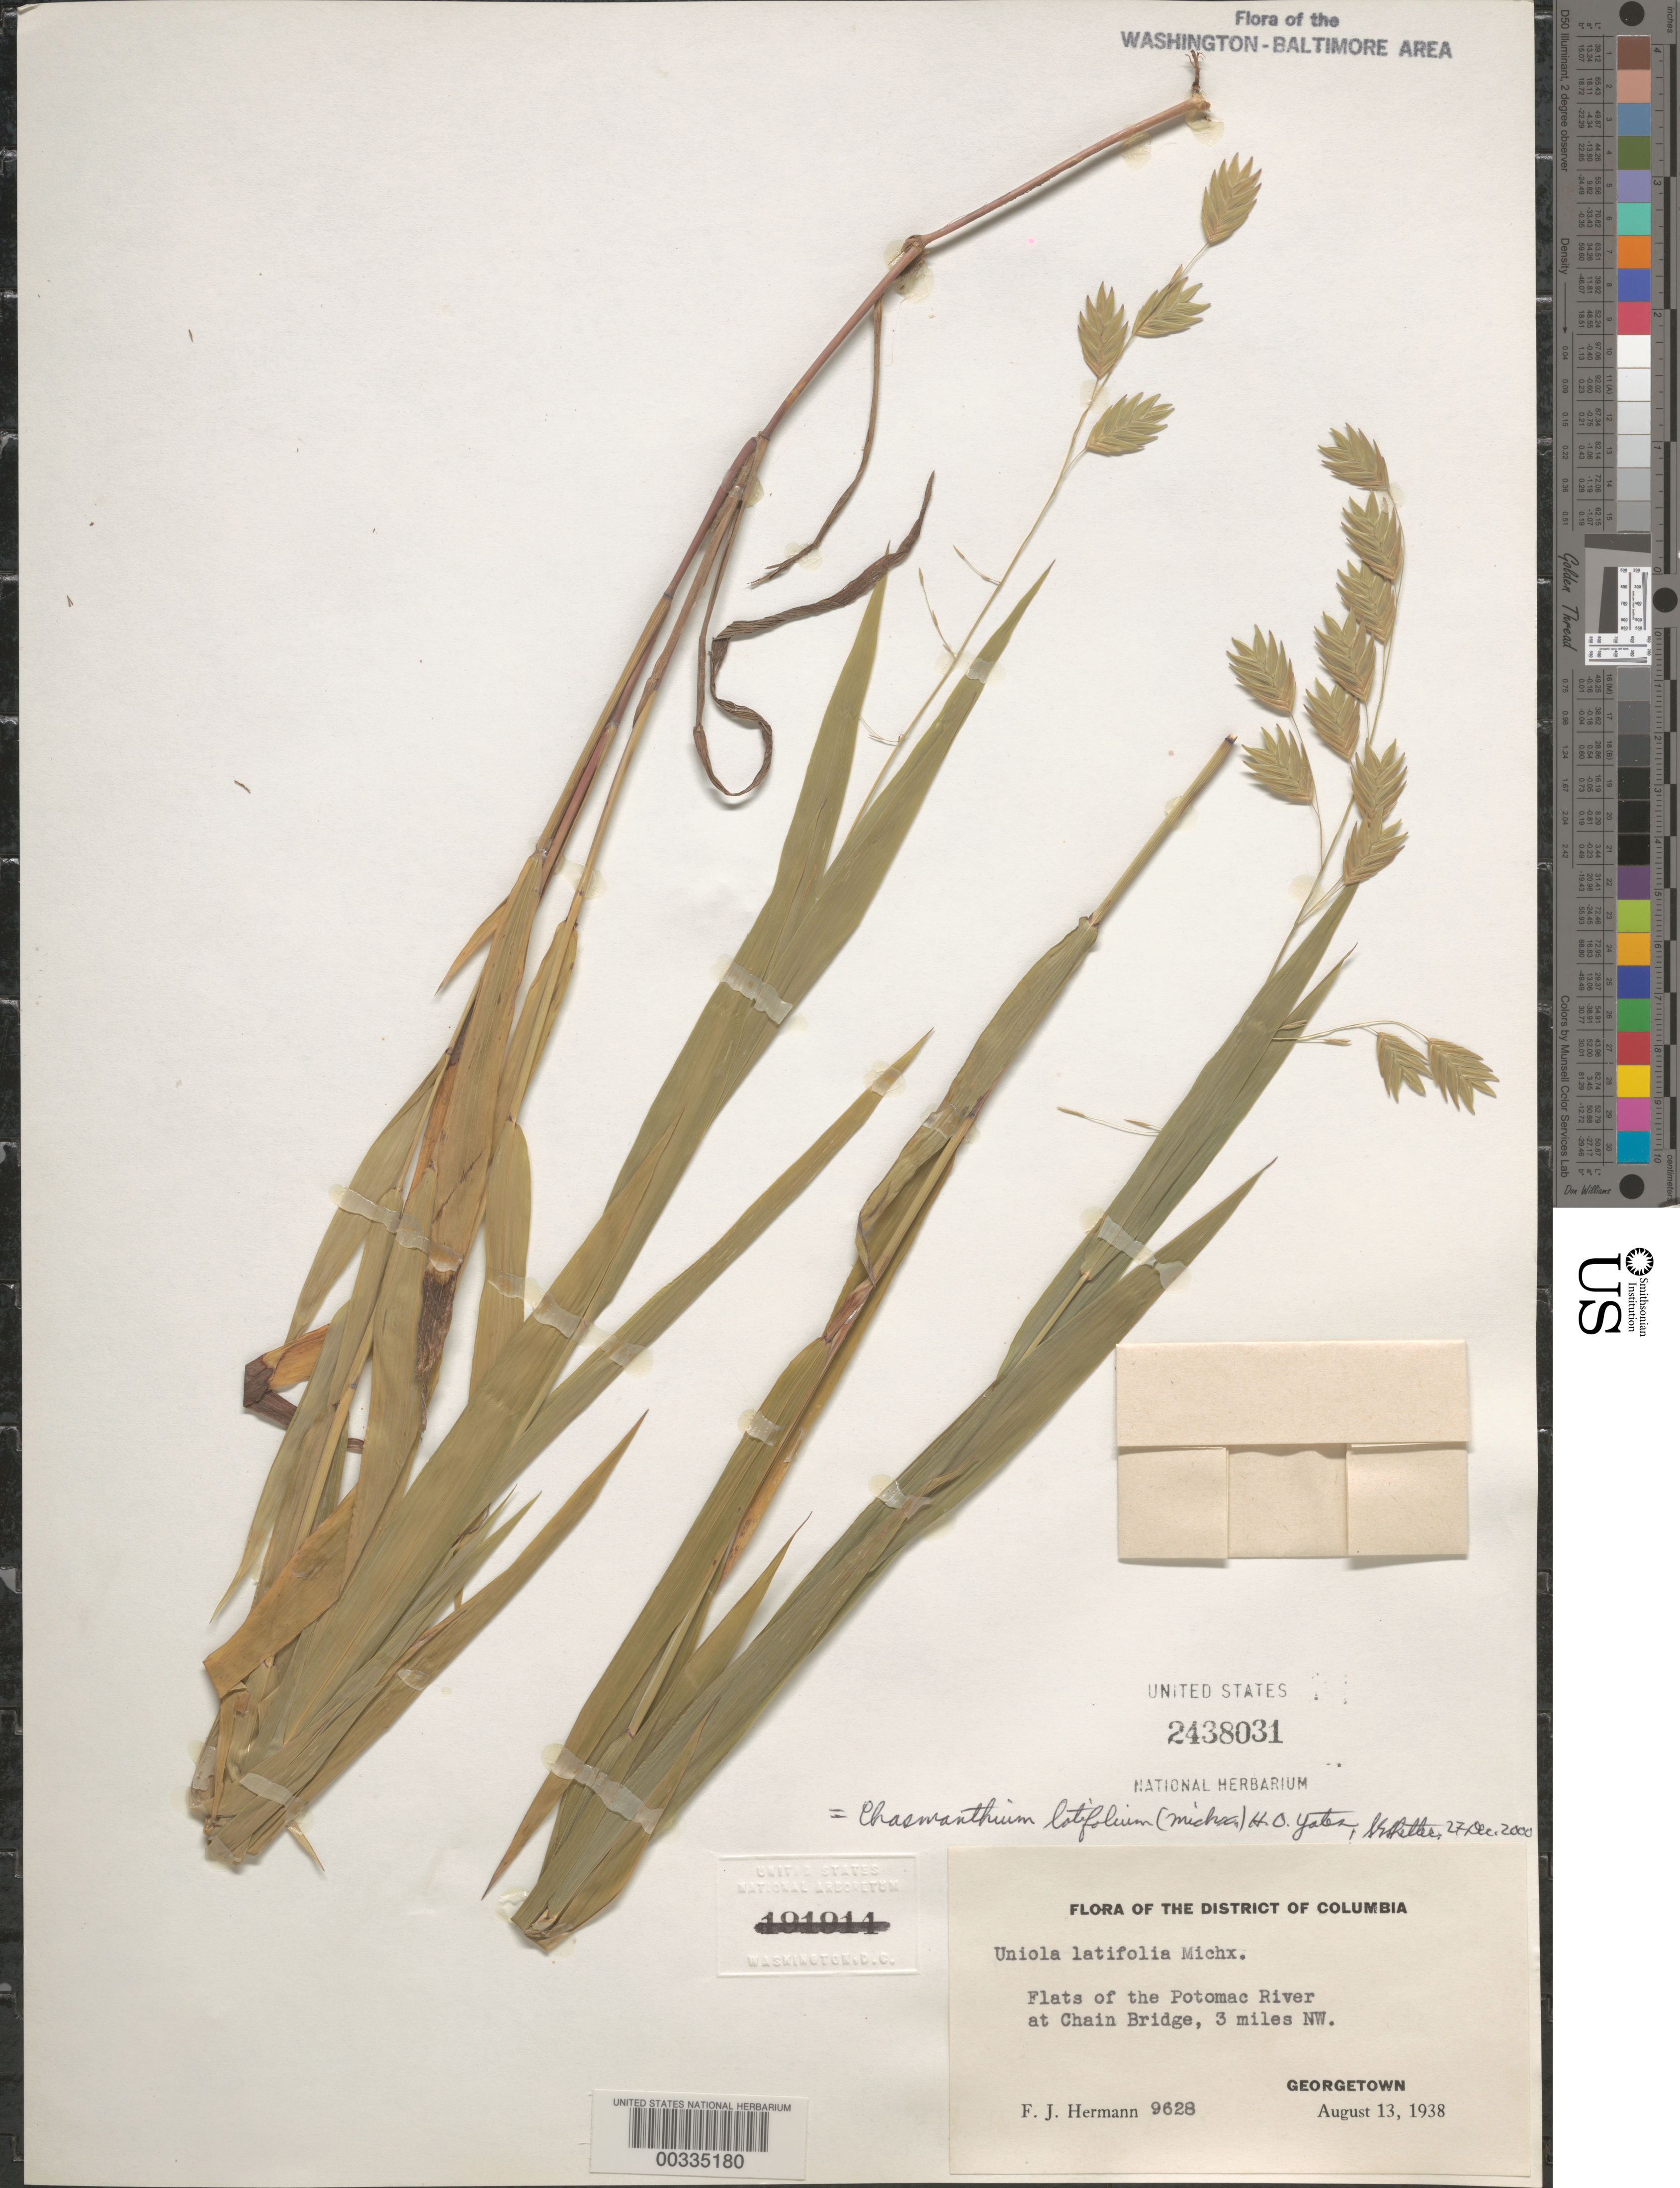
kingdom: Plantae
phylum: Tracheophyta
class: Liliopsida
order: Poales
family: Poaceae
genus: Chasmanthium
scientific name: Chasmanthium latifolium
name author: (Michx.) H.O. Yates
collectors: F. J. Hermann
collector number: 9628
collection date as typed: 13 Aug 1938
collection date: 1938-08-13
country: United States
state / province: District of Columbia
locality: Flats of the Potomac River at Chain Bridge, 3 miles Nw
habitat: Flats of river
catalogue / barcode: US 2438031